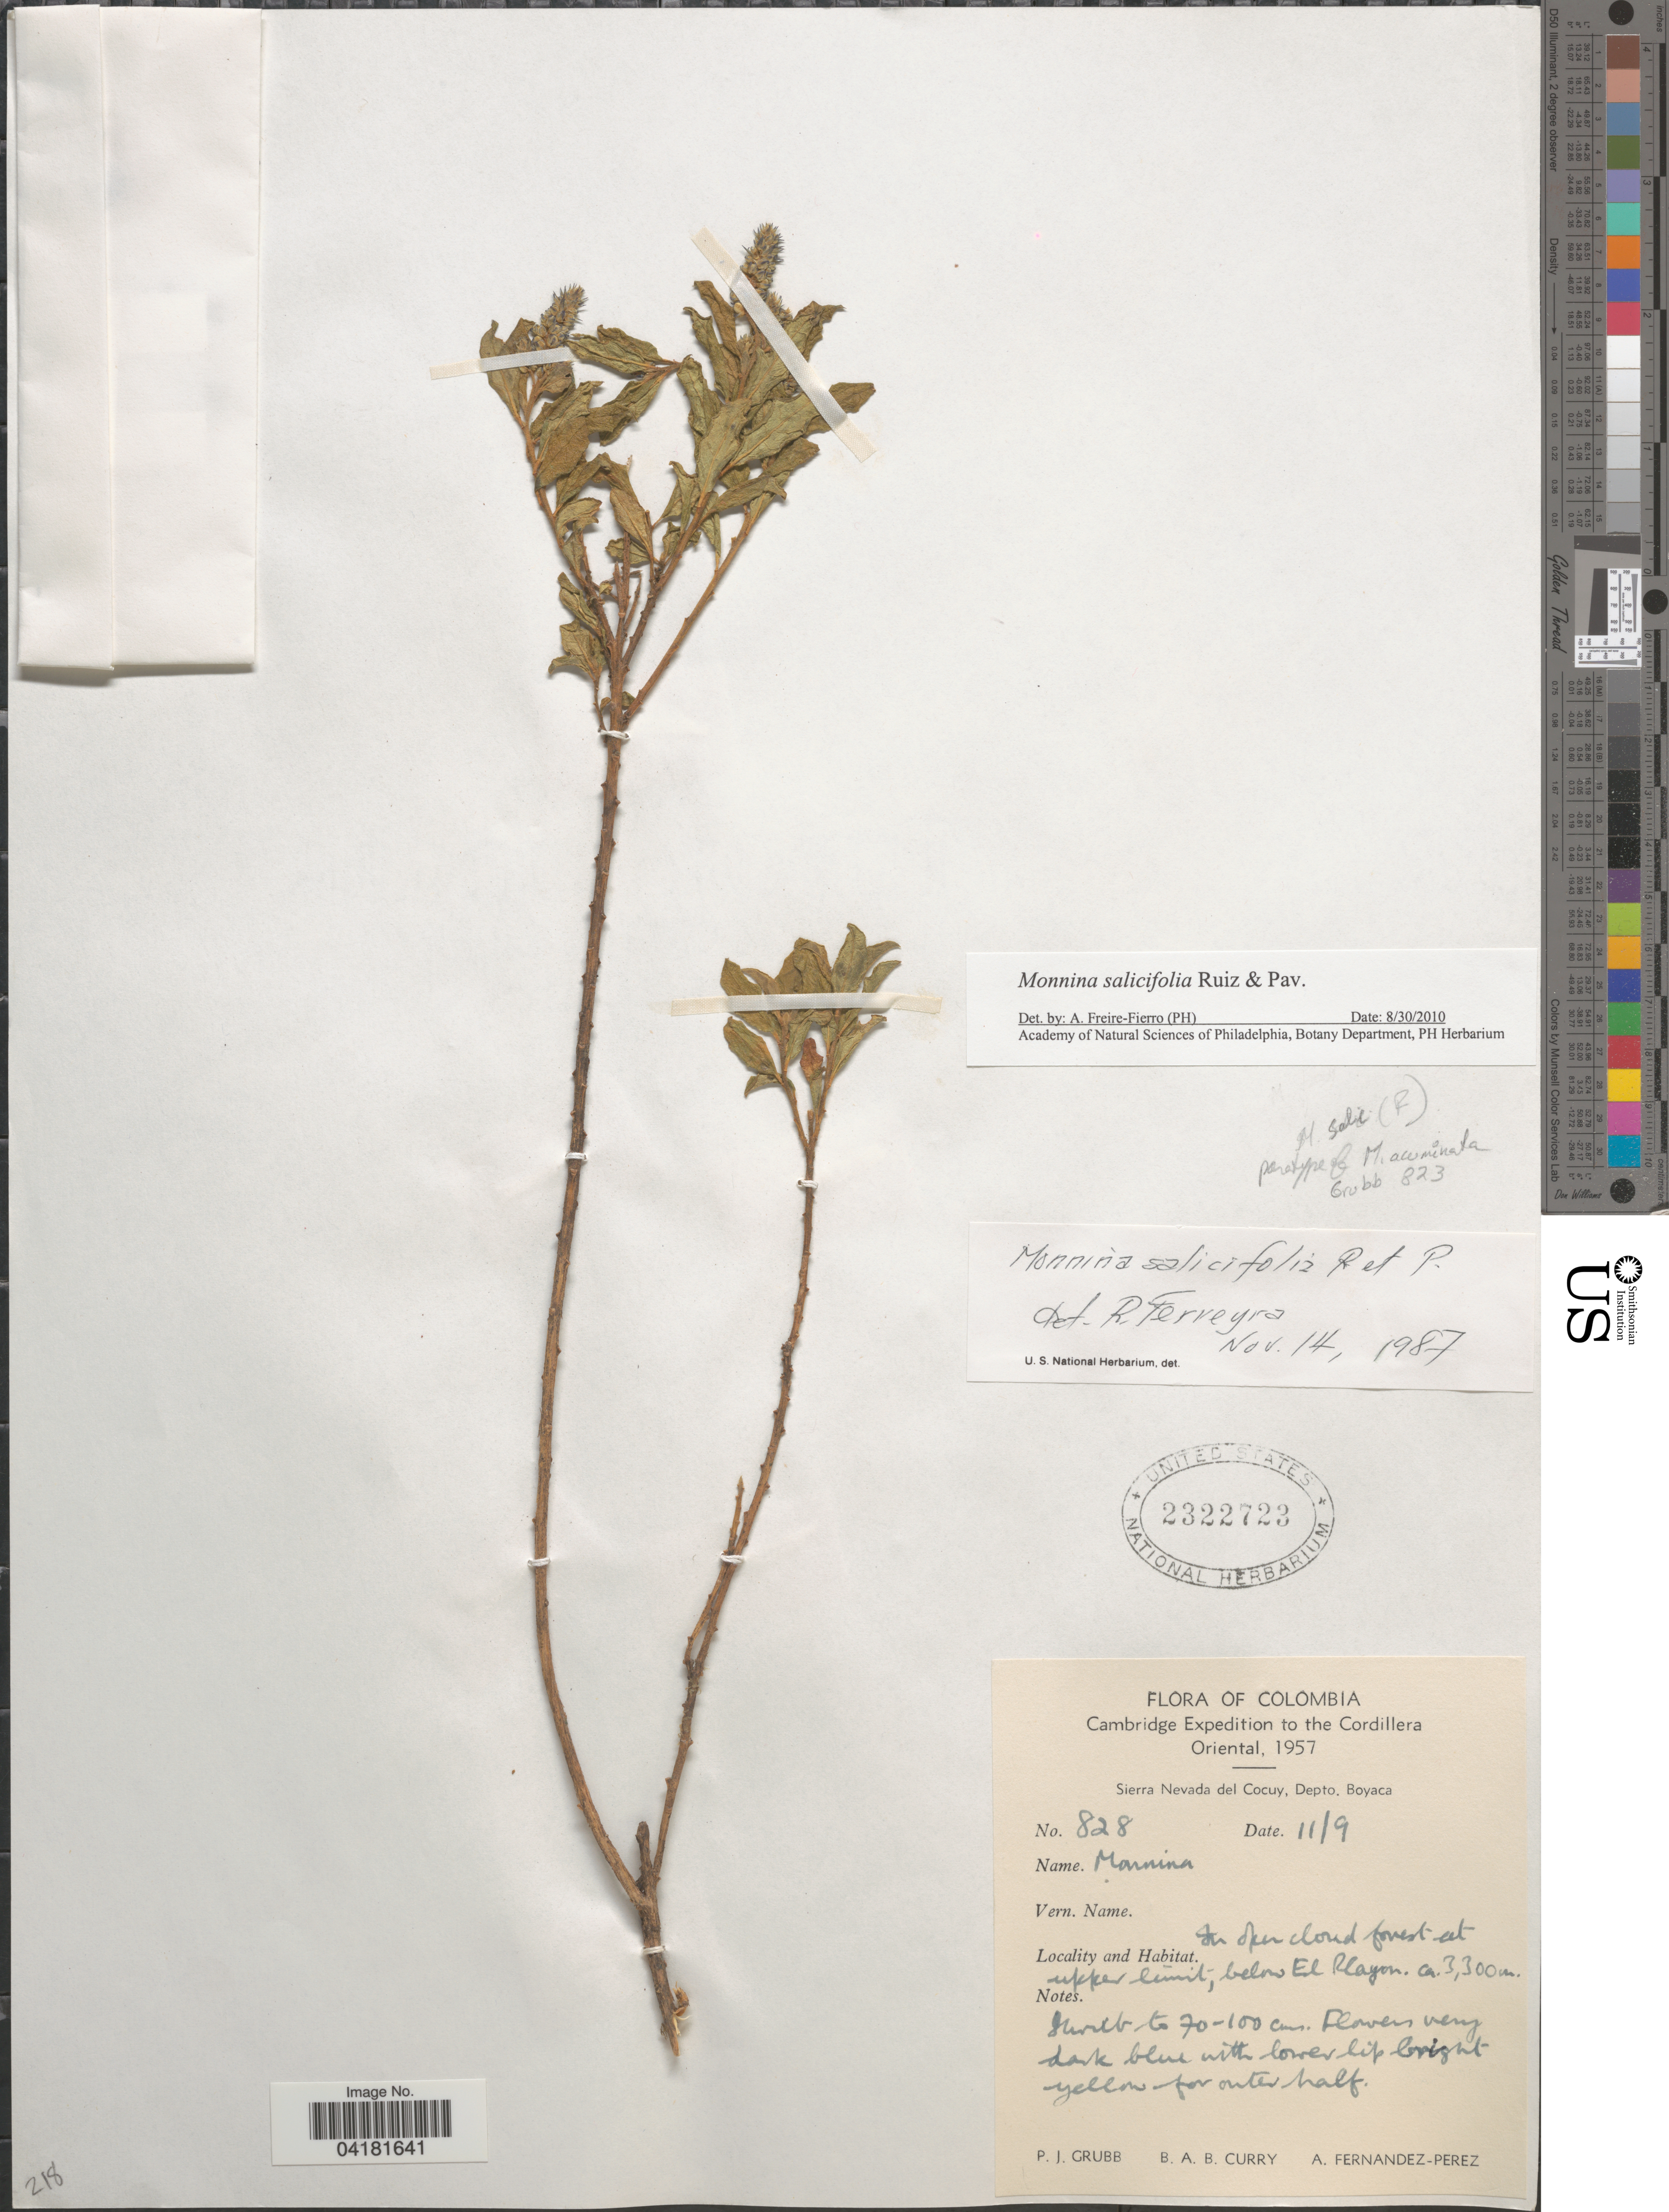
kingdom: Plantae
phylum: Tracheophyta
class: Magnoliopsida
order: Fabales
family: Polygalaceae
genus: Monnina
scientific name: Monnina salicifolia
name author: Ruiz & Pav.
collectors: P. J. Grubb, B. A. B. Curry & A. Fernández-Pérez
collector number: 828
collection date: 1957-09-11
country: Colombia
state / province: Boyacá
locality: Cambridge Expedition to the Cordillera Oriental, 1957. Sierra Nevada del Cocuy, Depto. Boyaca. In open cloud forest at upper limit, below El Playon.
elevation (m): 3300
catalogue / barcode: US 2322723